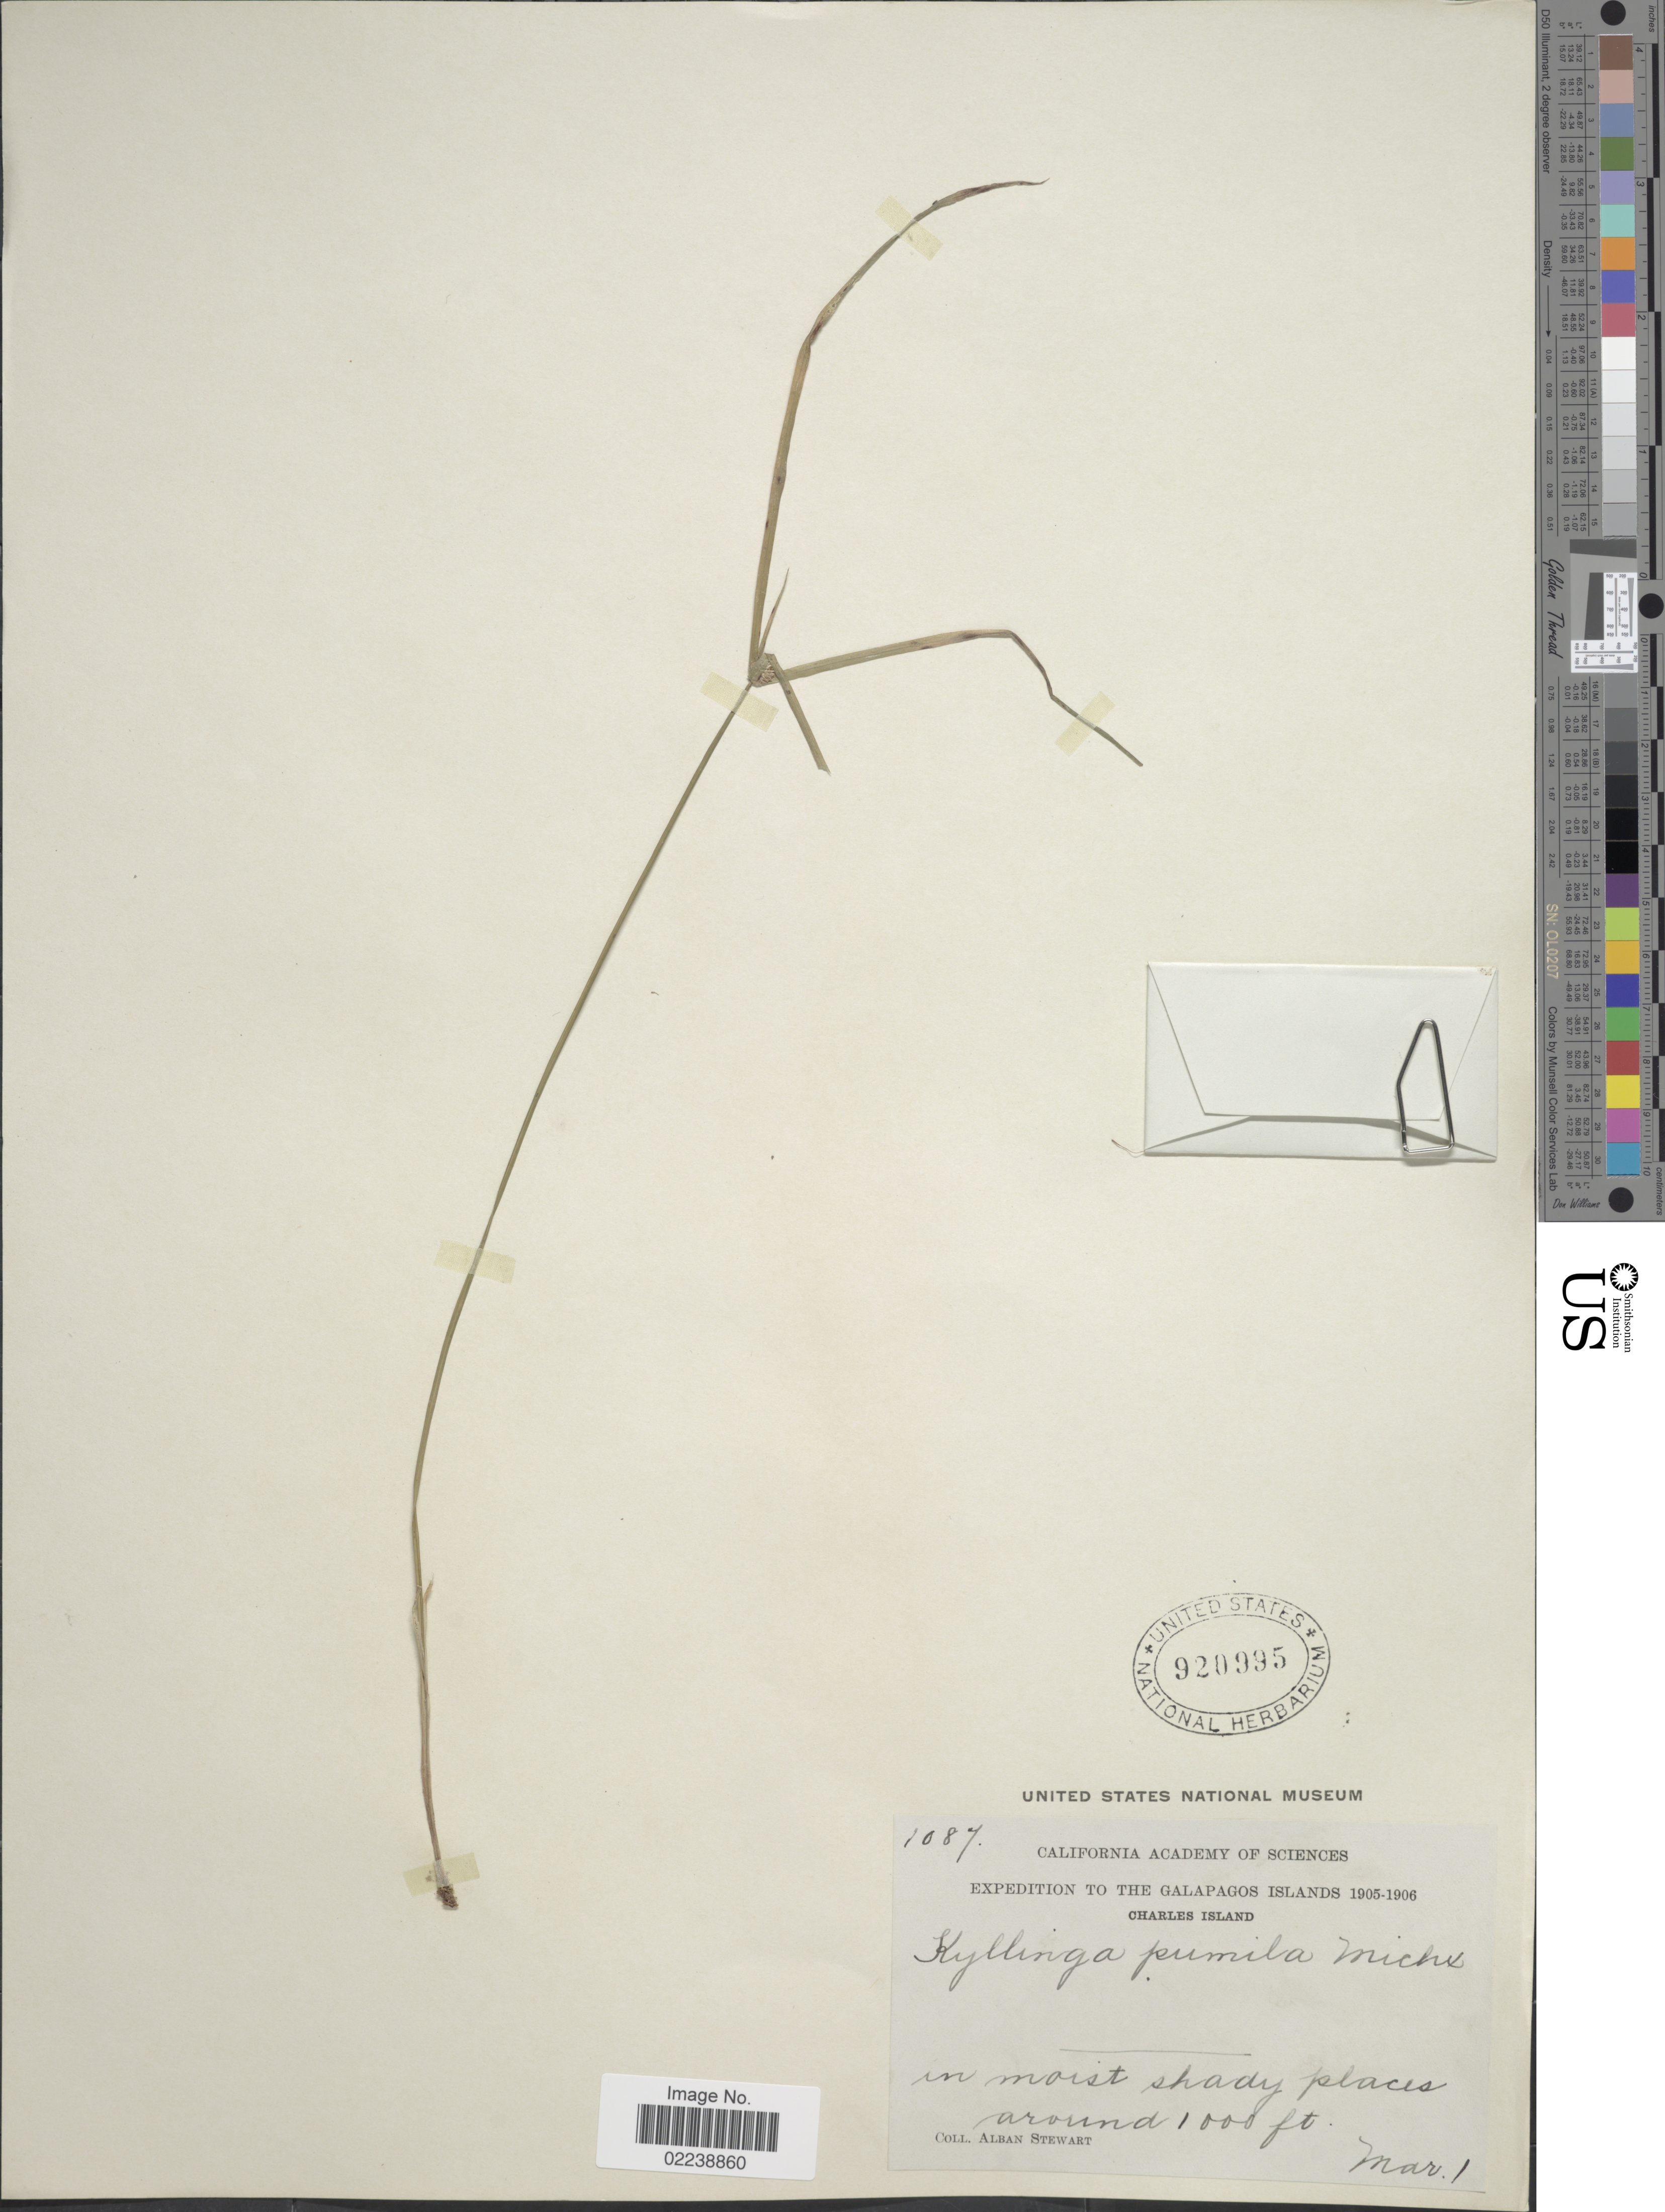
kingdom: Plantae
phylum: Tracheophyta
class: Liliopsida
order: Poales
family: Cyperaceae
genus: Cyperus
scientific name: Cyperus hortensis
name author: (Salzm. ex Steud.) Dorr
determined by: Strong, M. T., (US), Smithsonian Institution - National Museum of Natural History (UNITED STATES)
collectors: A. Stewart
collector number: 1087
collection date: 1905-03-01/1906-03-01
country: Ecuador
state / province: Colón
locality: Galapagos Islands, Charles Island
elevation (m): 305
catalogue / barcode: US 920995